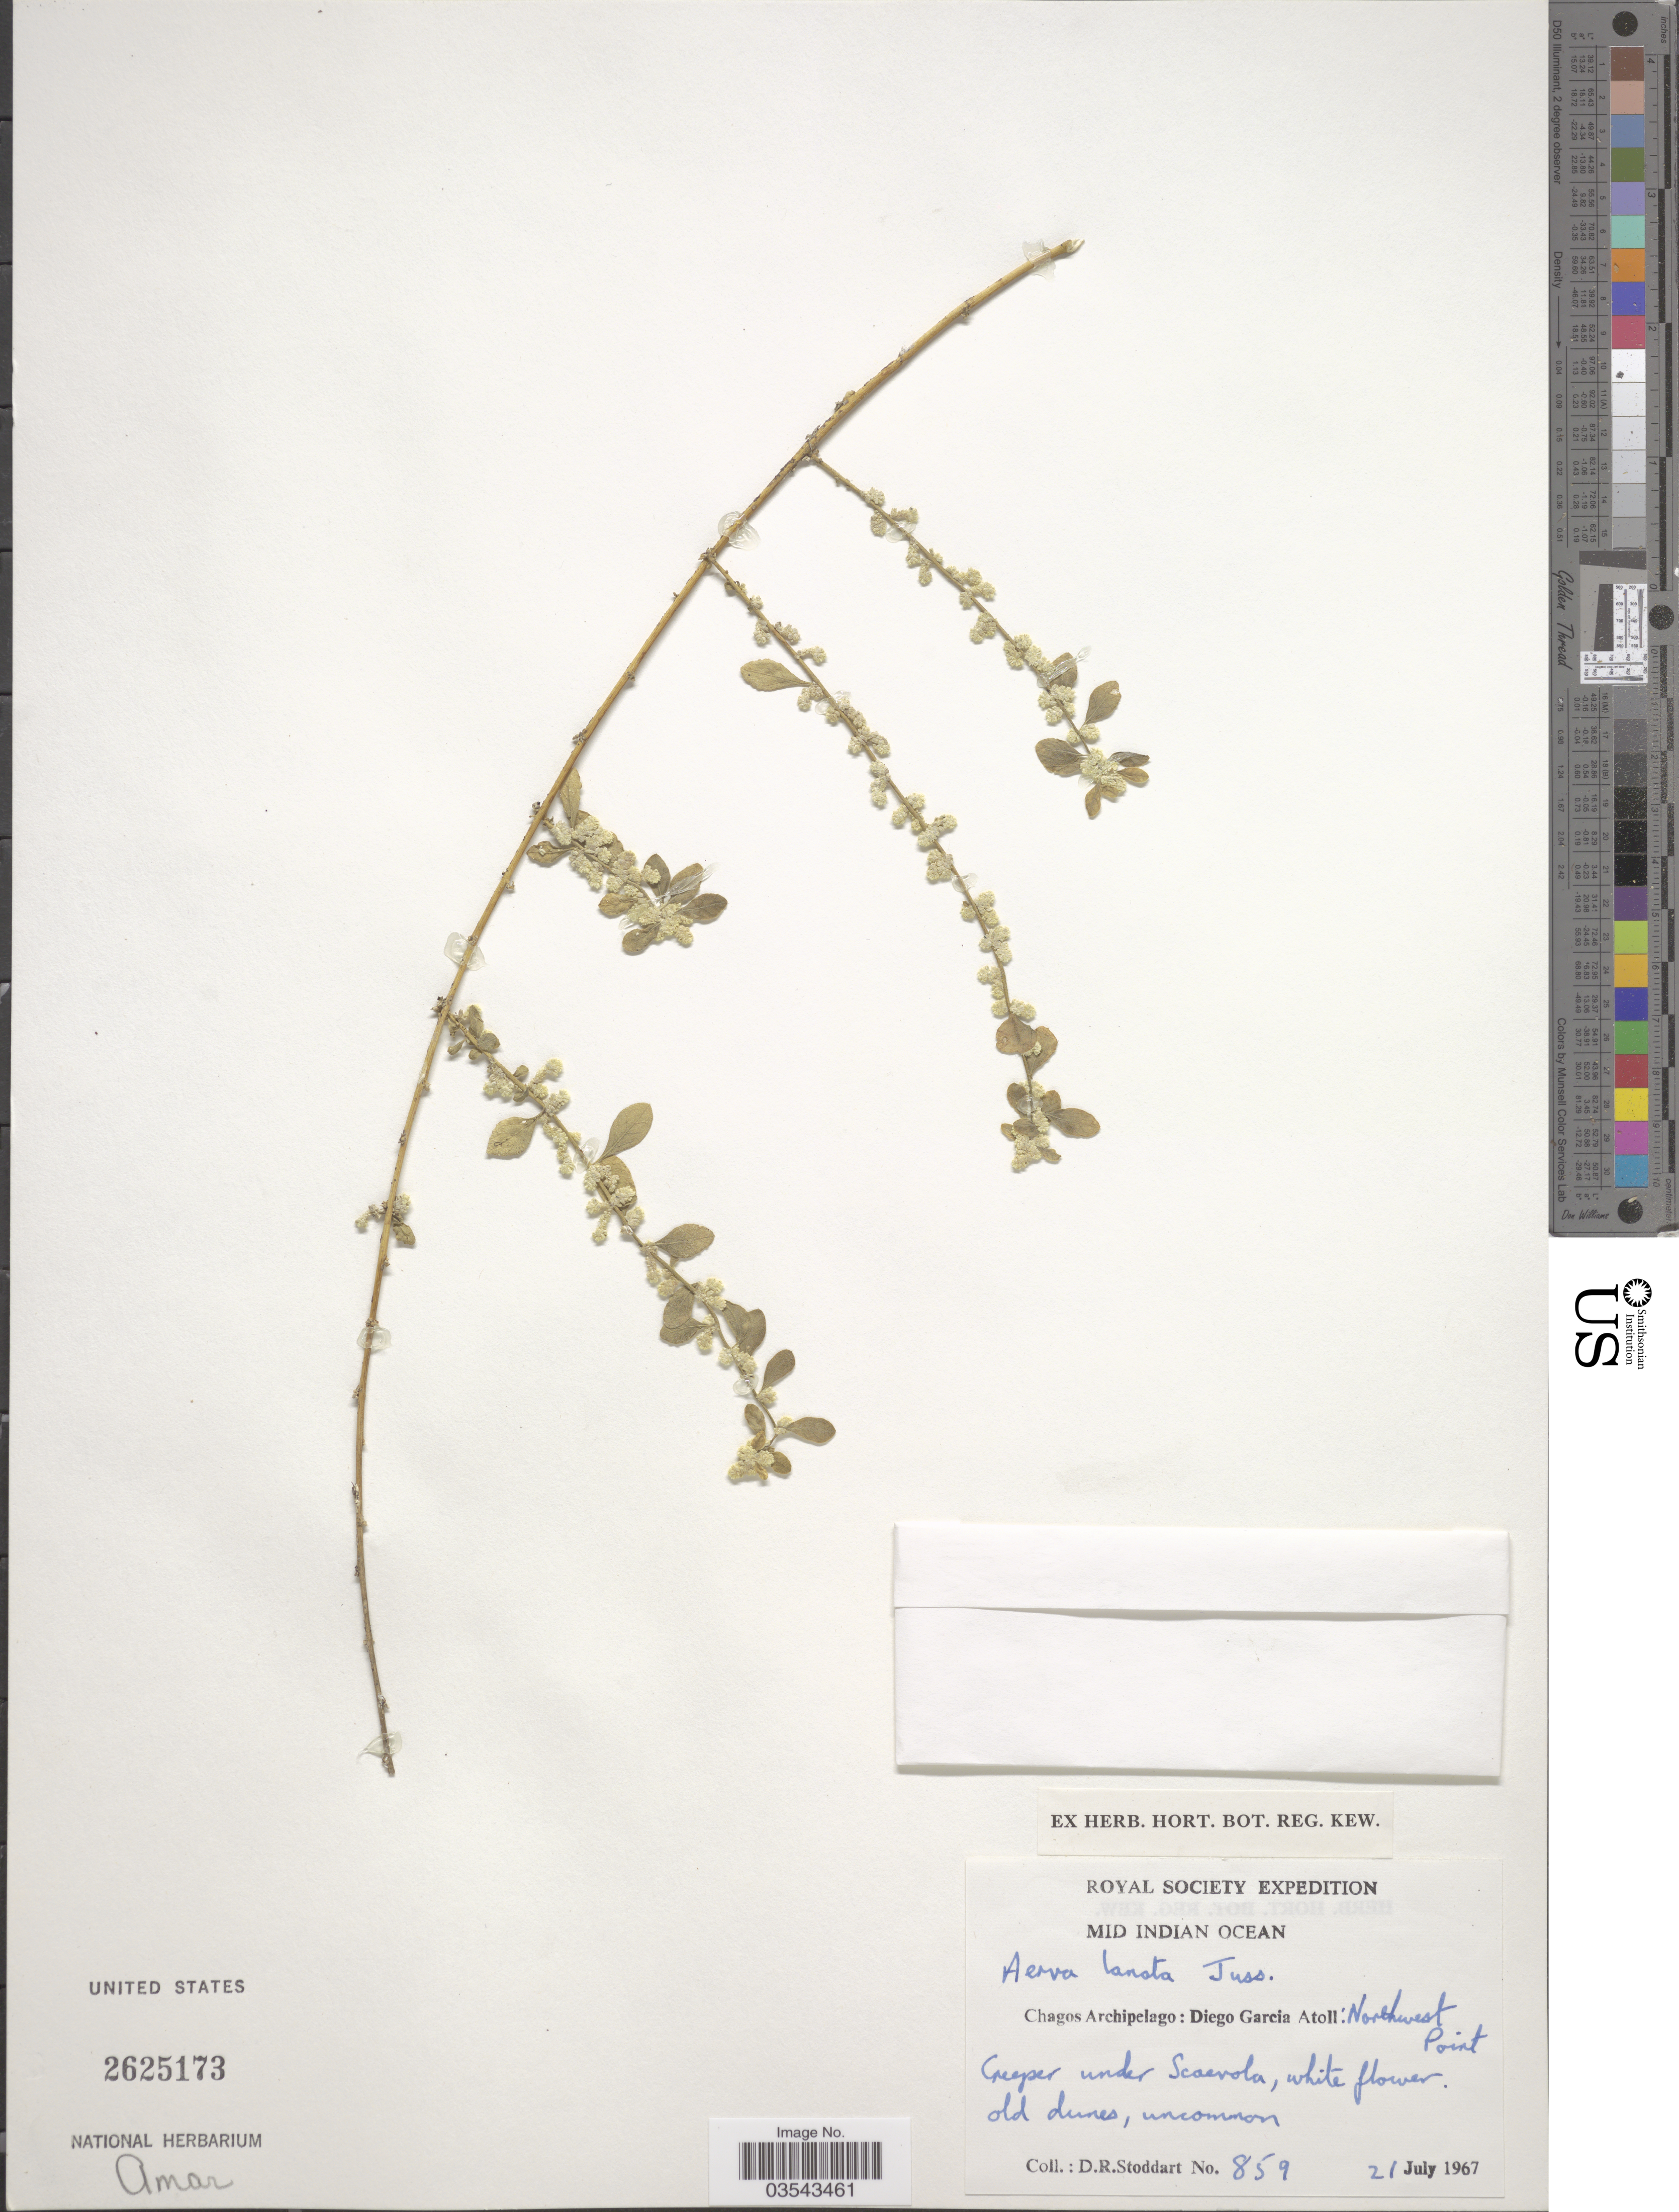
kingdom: Plantae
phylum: Tracheophyta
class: Magnoliopsida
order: Caryophyllales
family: Amaranthaceae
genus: Ouret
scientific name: Ouret lanata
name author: (L.) Kuntze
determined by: U.S. National Herbarium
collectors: D. R. Stoddart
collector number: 859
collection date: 1967-07-21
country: British Indian Ocean Territory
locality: Mid Indian Ocean. Chagos Archipelago: Diego Garcia Atoll: Northwest Point.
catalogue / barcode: US 2625173